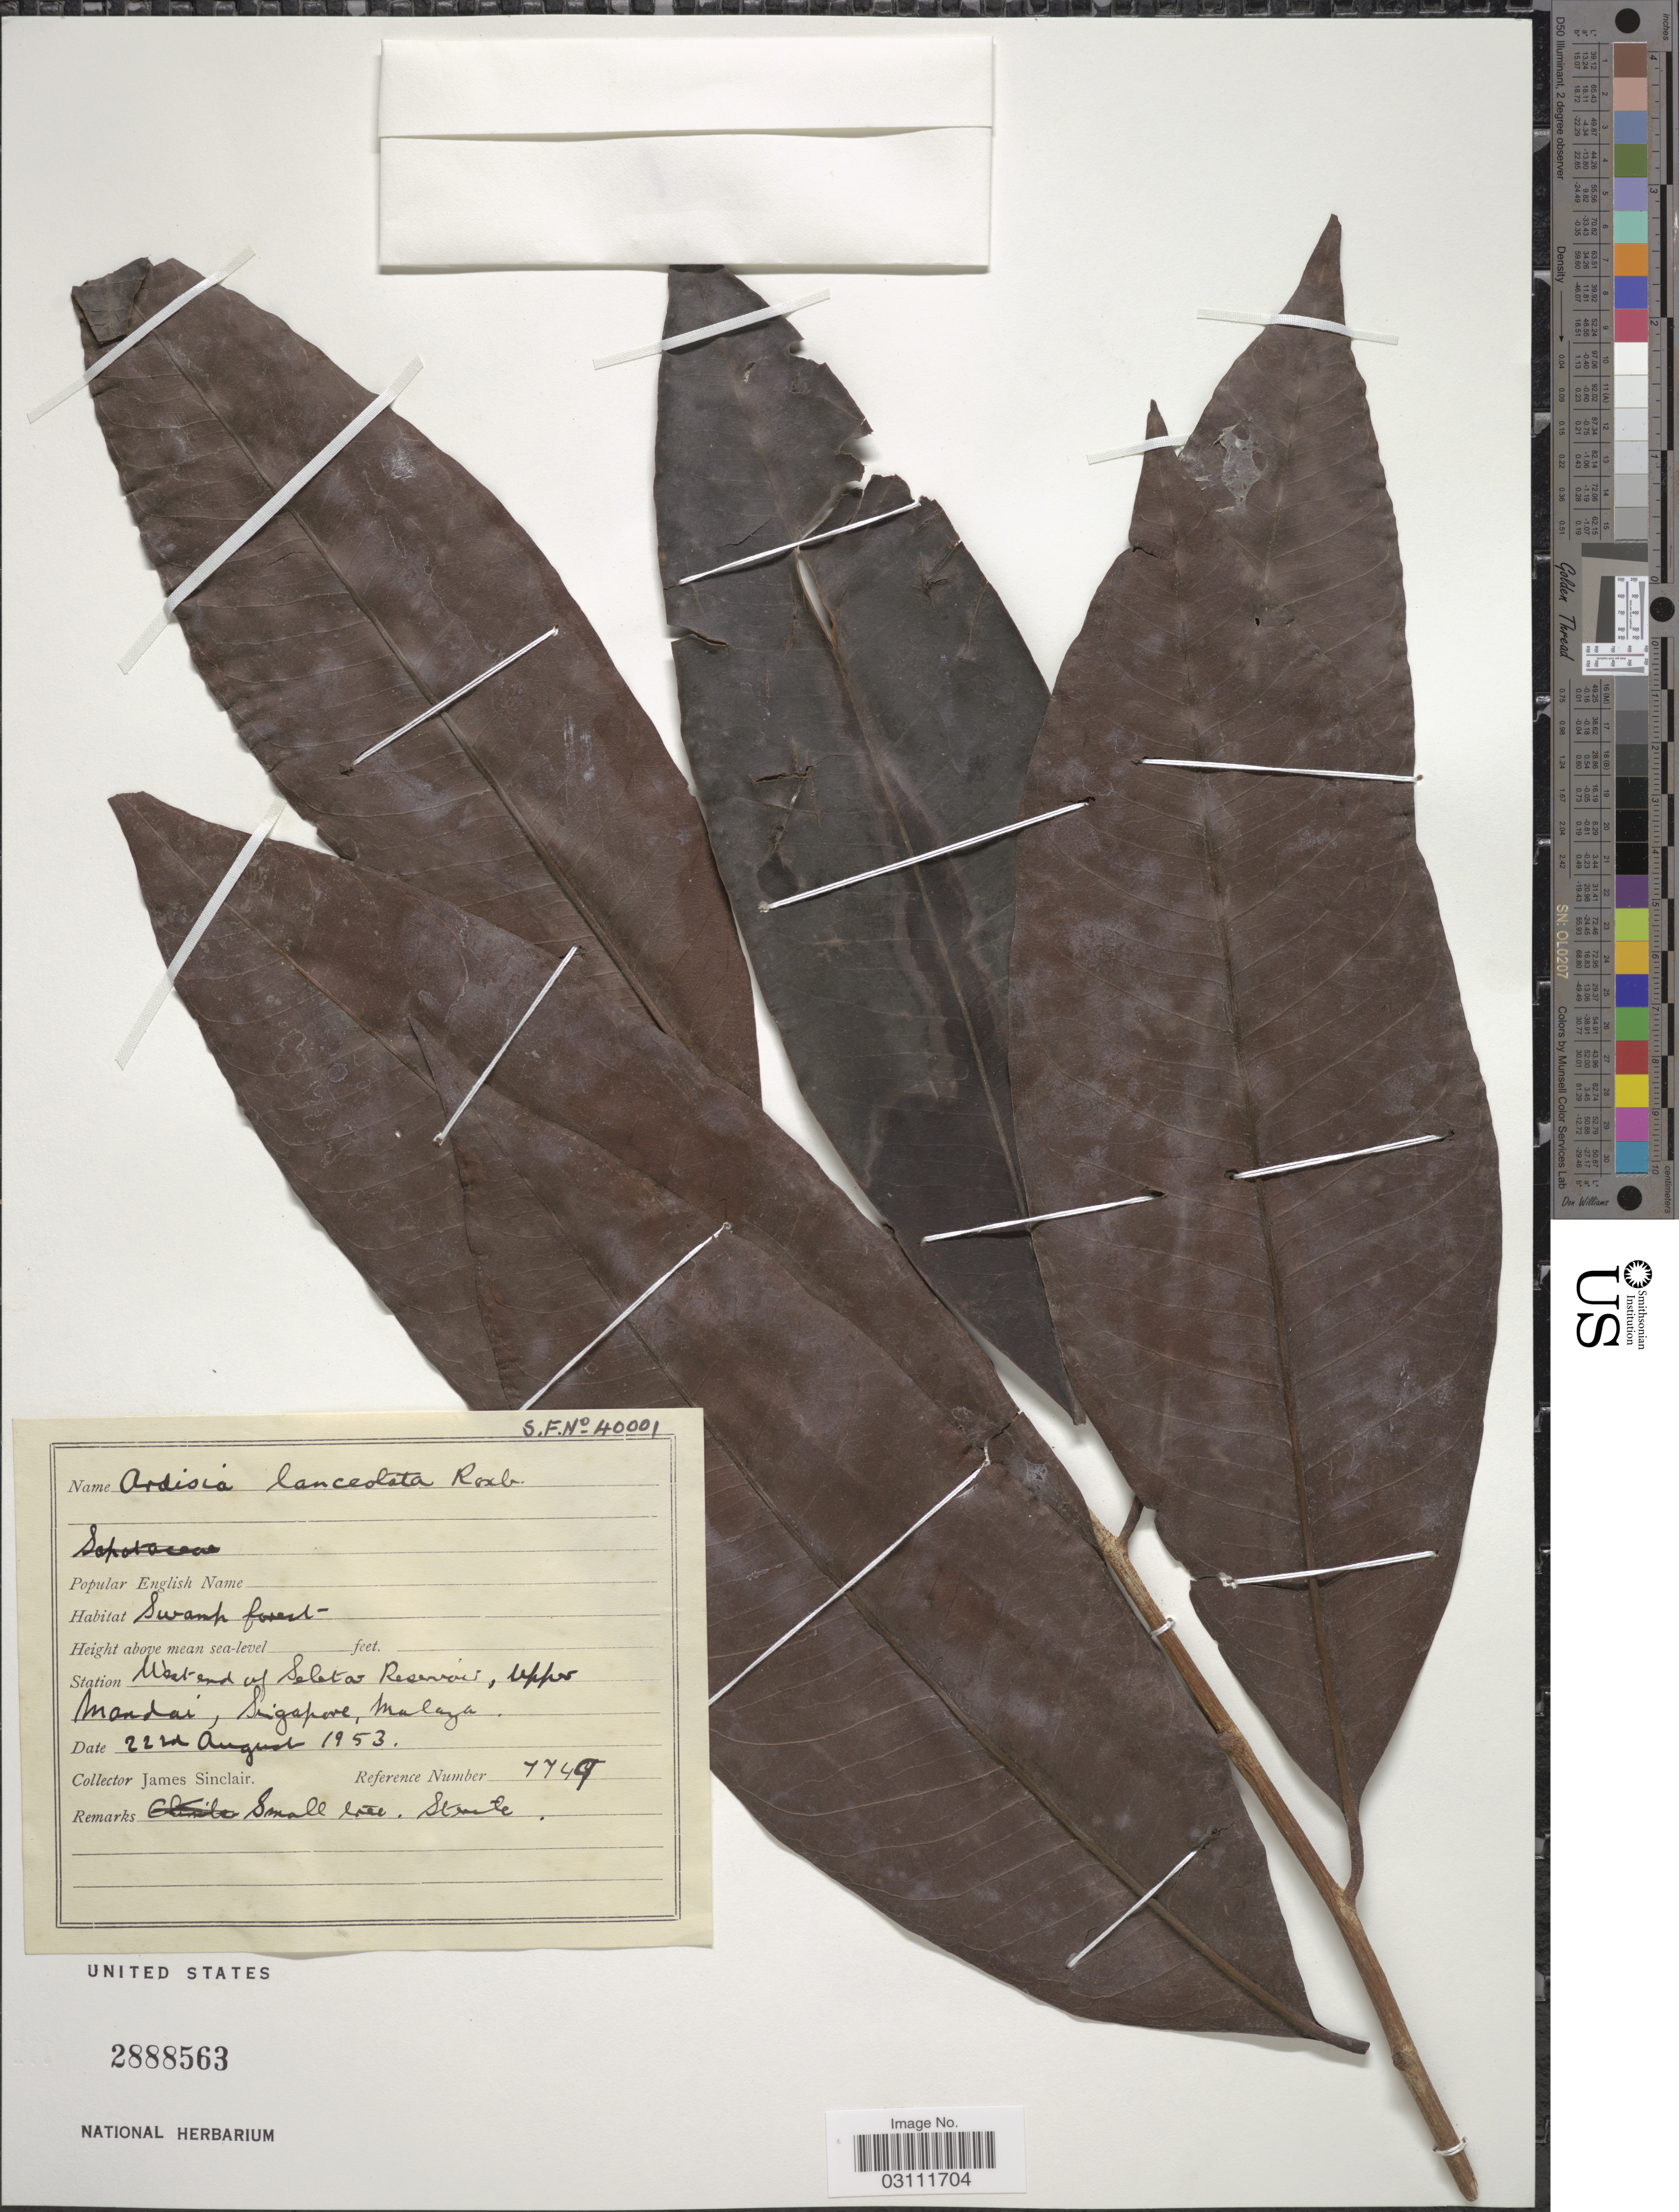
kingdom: Plantae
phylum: Tracheophyta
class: Magnoliopsida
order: Ericales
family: Primulaceae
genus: Ardisia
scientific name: Ardisia lanceolata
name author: Roxb.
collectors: J. Sinclair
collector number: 7749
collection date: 1953-08-22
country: Singapore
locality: Station West end of Seletas Reservoir, upper Mandai, Singapore, Malaya.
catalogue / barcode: US 2888563